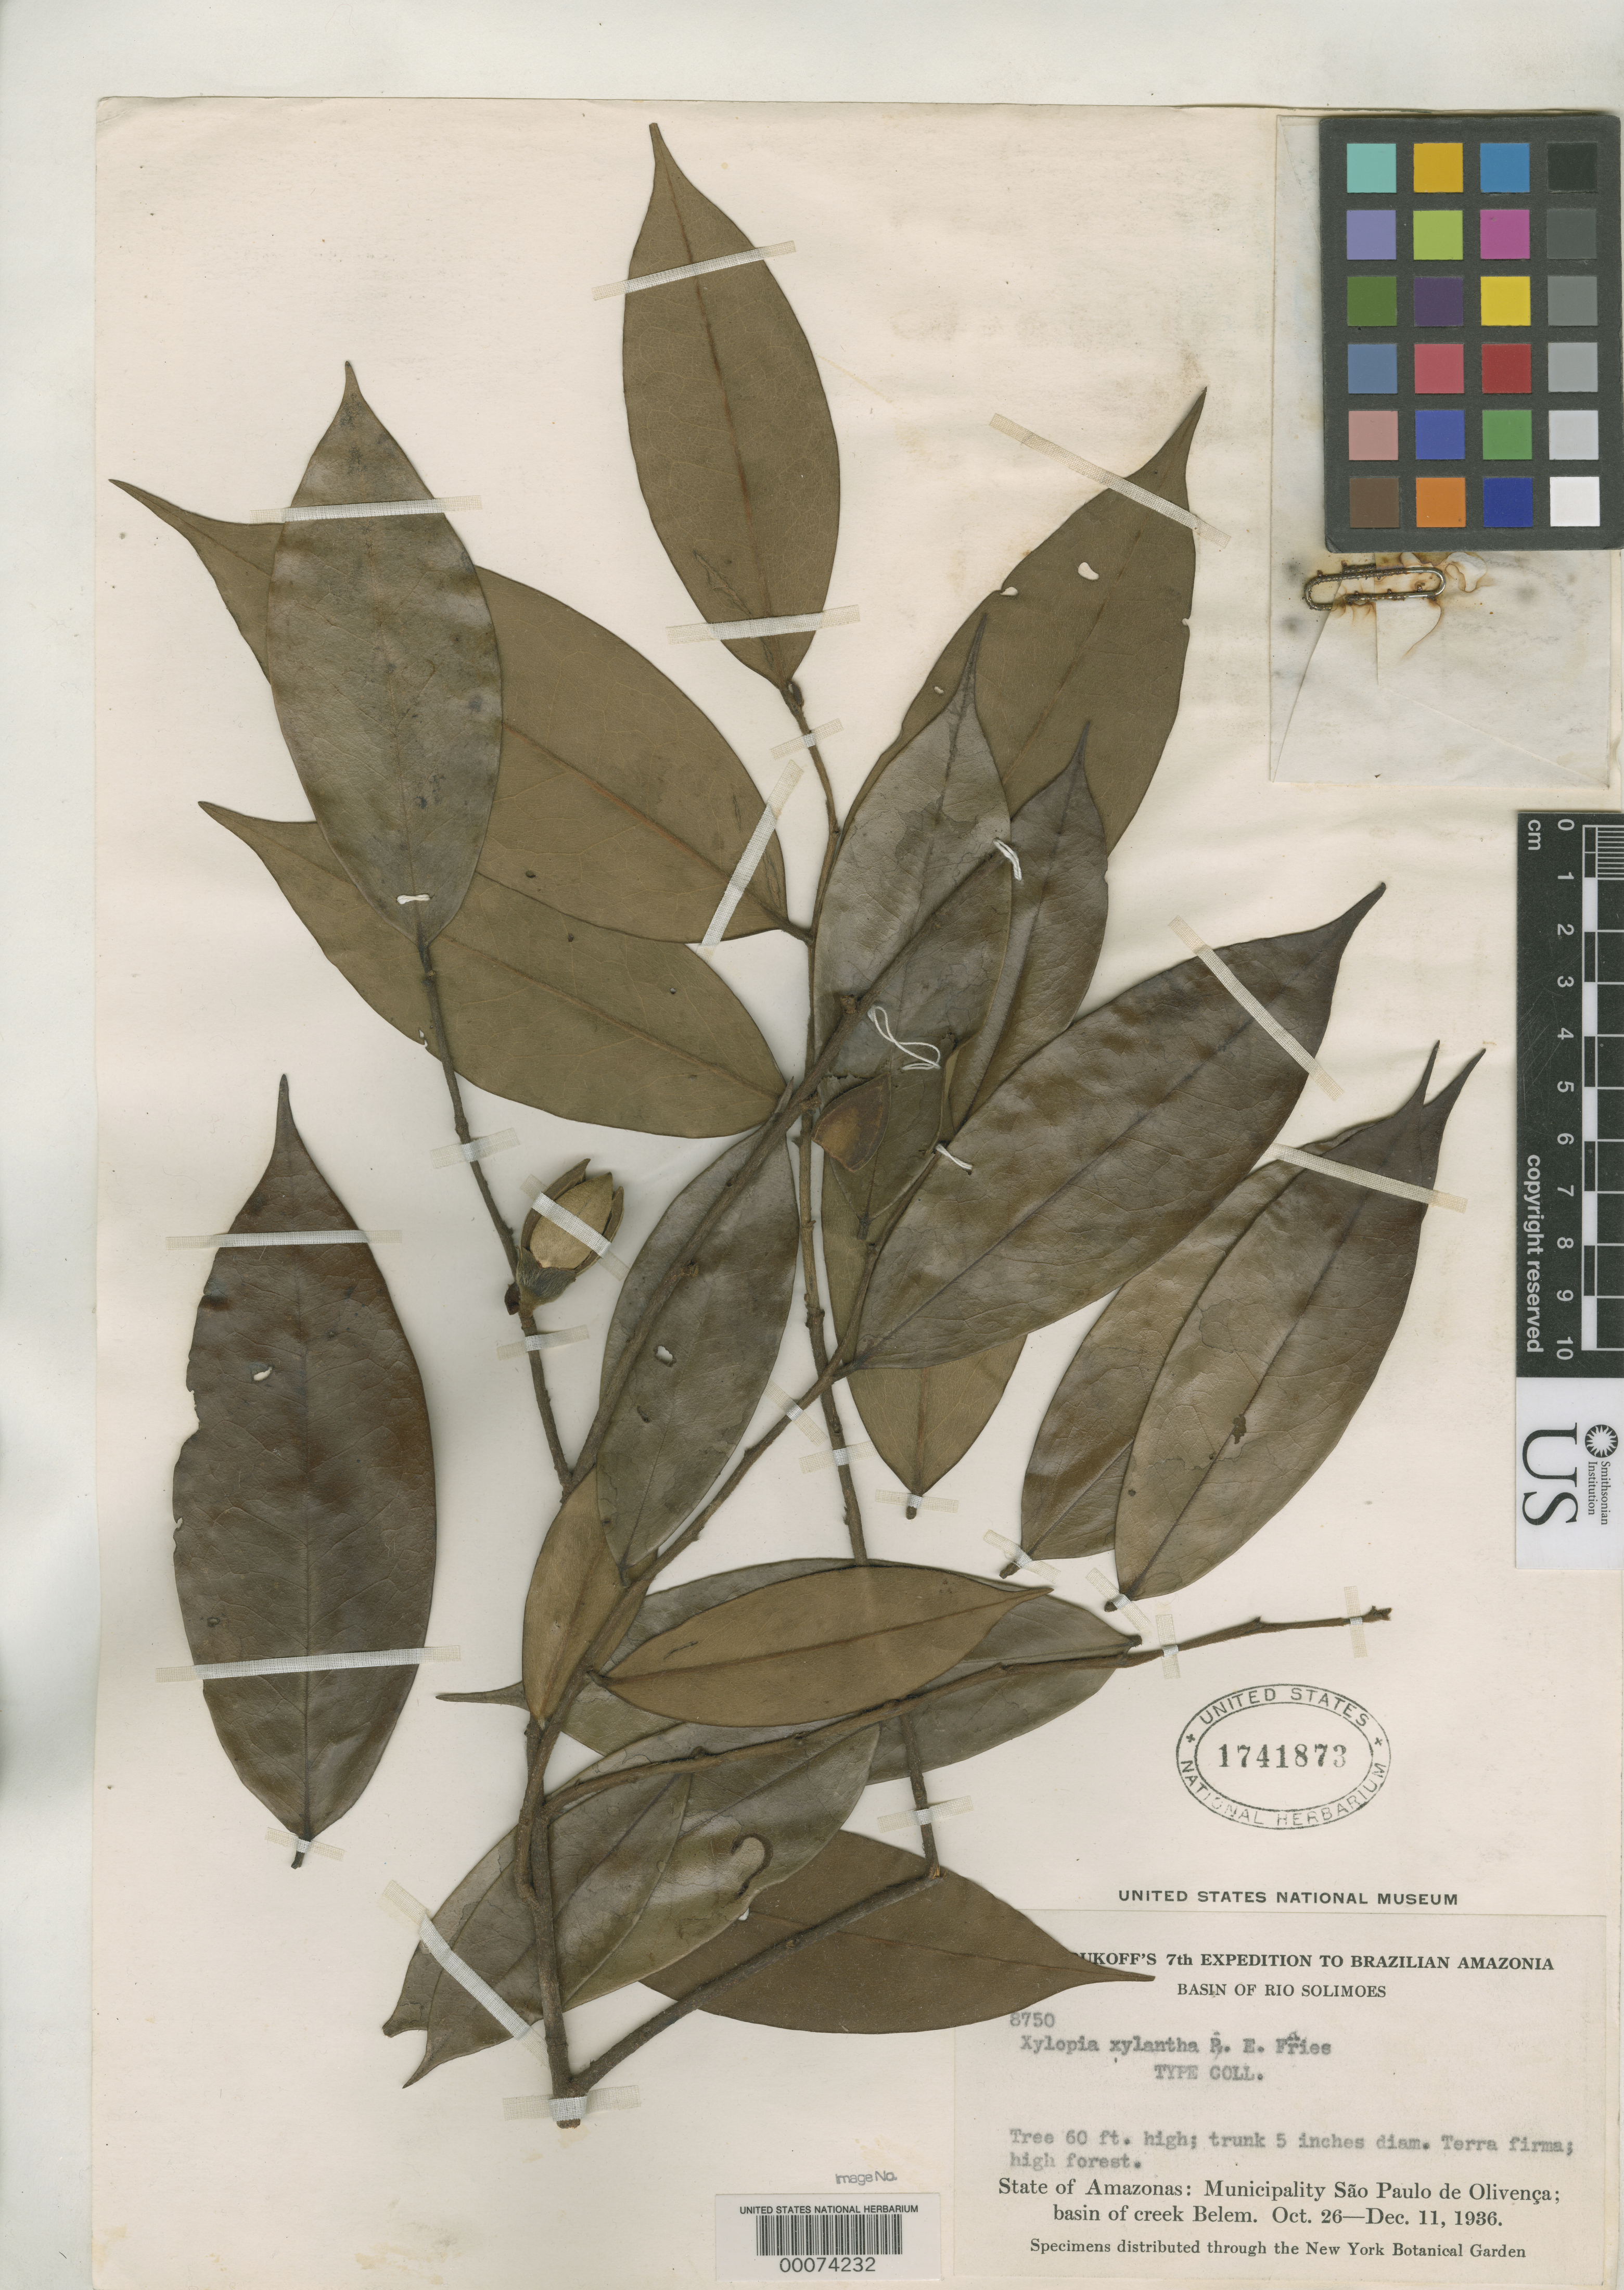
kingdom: Plantae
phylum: Tracheophyta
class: Magnoliopsida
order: Magnoliales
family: Annonaceae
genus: Xylopia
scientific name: Xylopia xylantha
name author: R.E. Fr.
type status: Isotype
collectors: B. A. Krukoff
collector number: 8750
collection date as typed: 26 Oct 1936 to 11 Dec 1936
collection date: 1936-10-26/1936-12-11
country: Brazil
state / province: Amazonas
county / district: São Paulo de Olivença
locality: Basin of Belem Creek.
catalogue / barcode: US 1741873